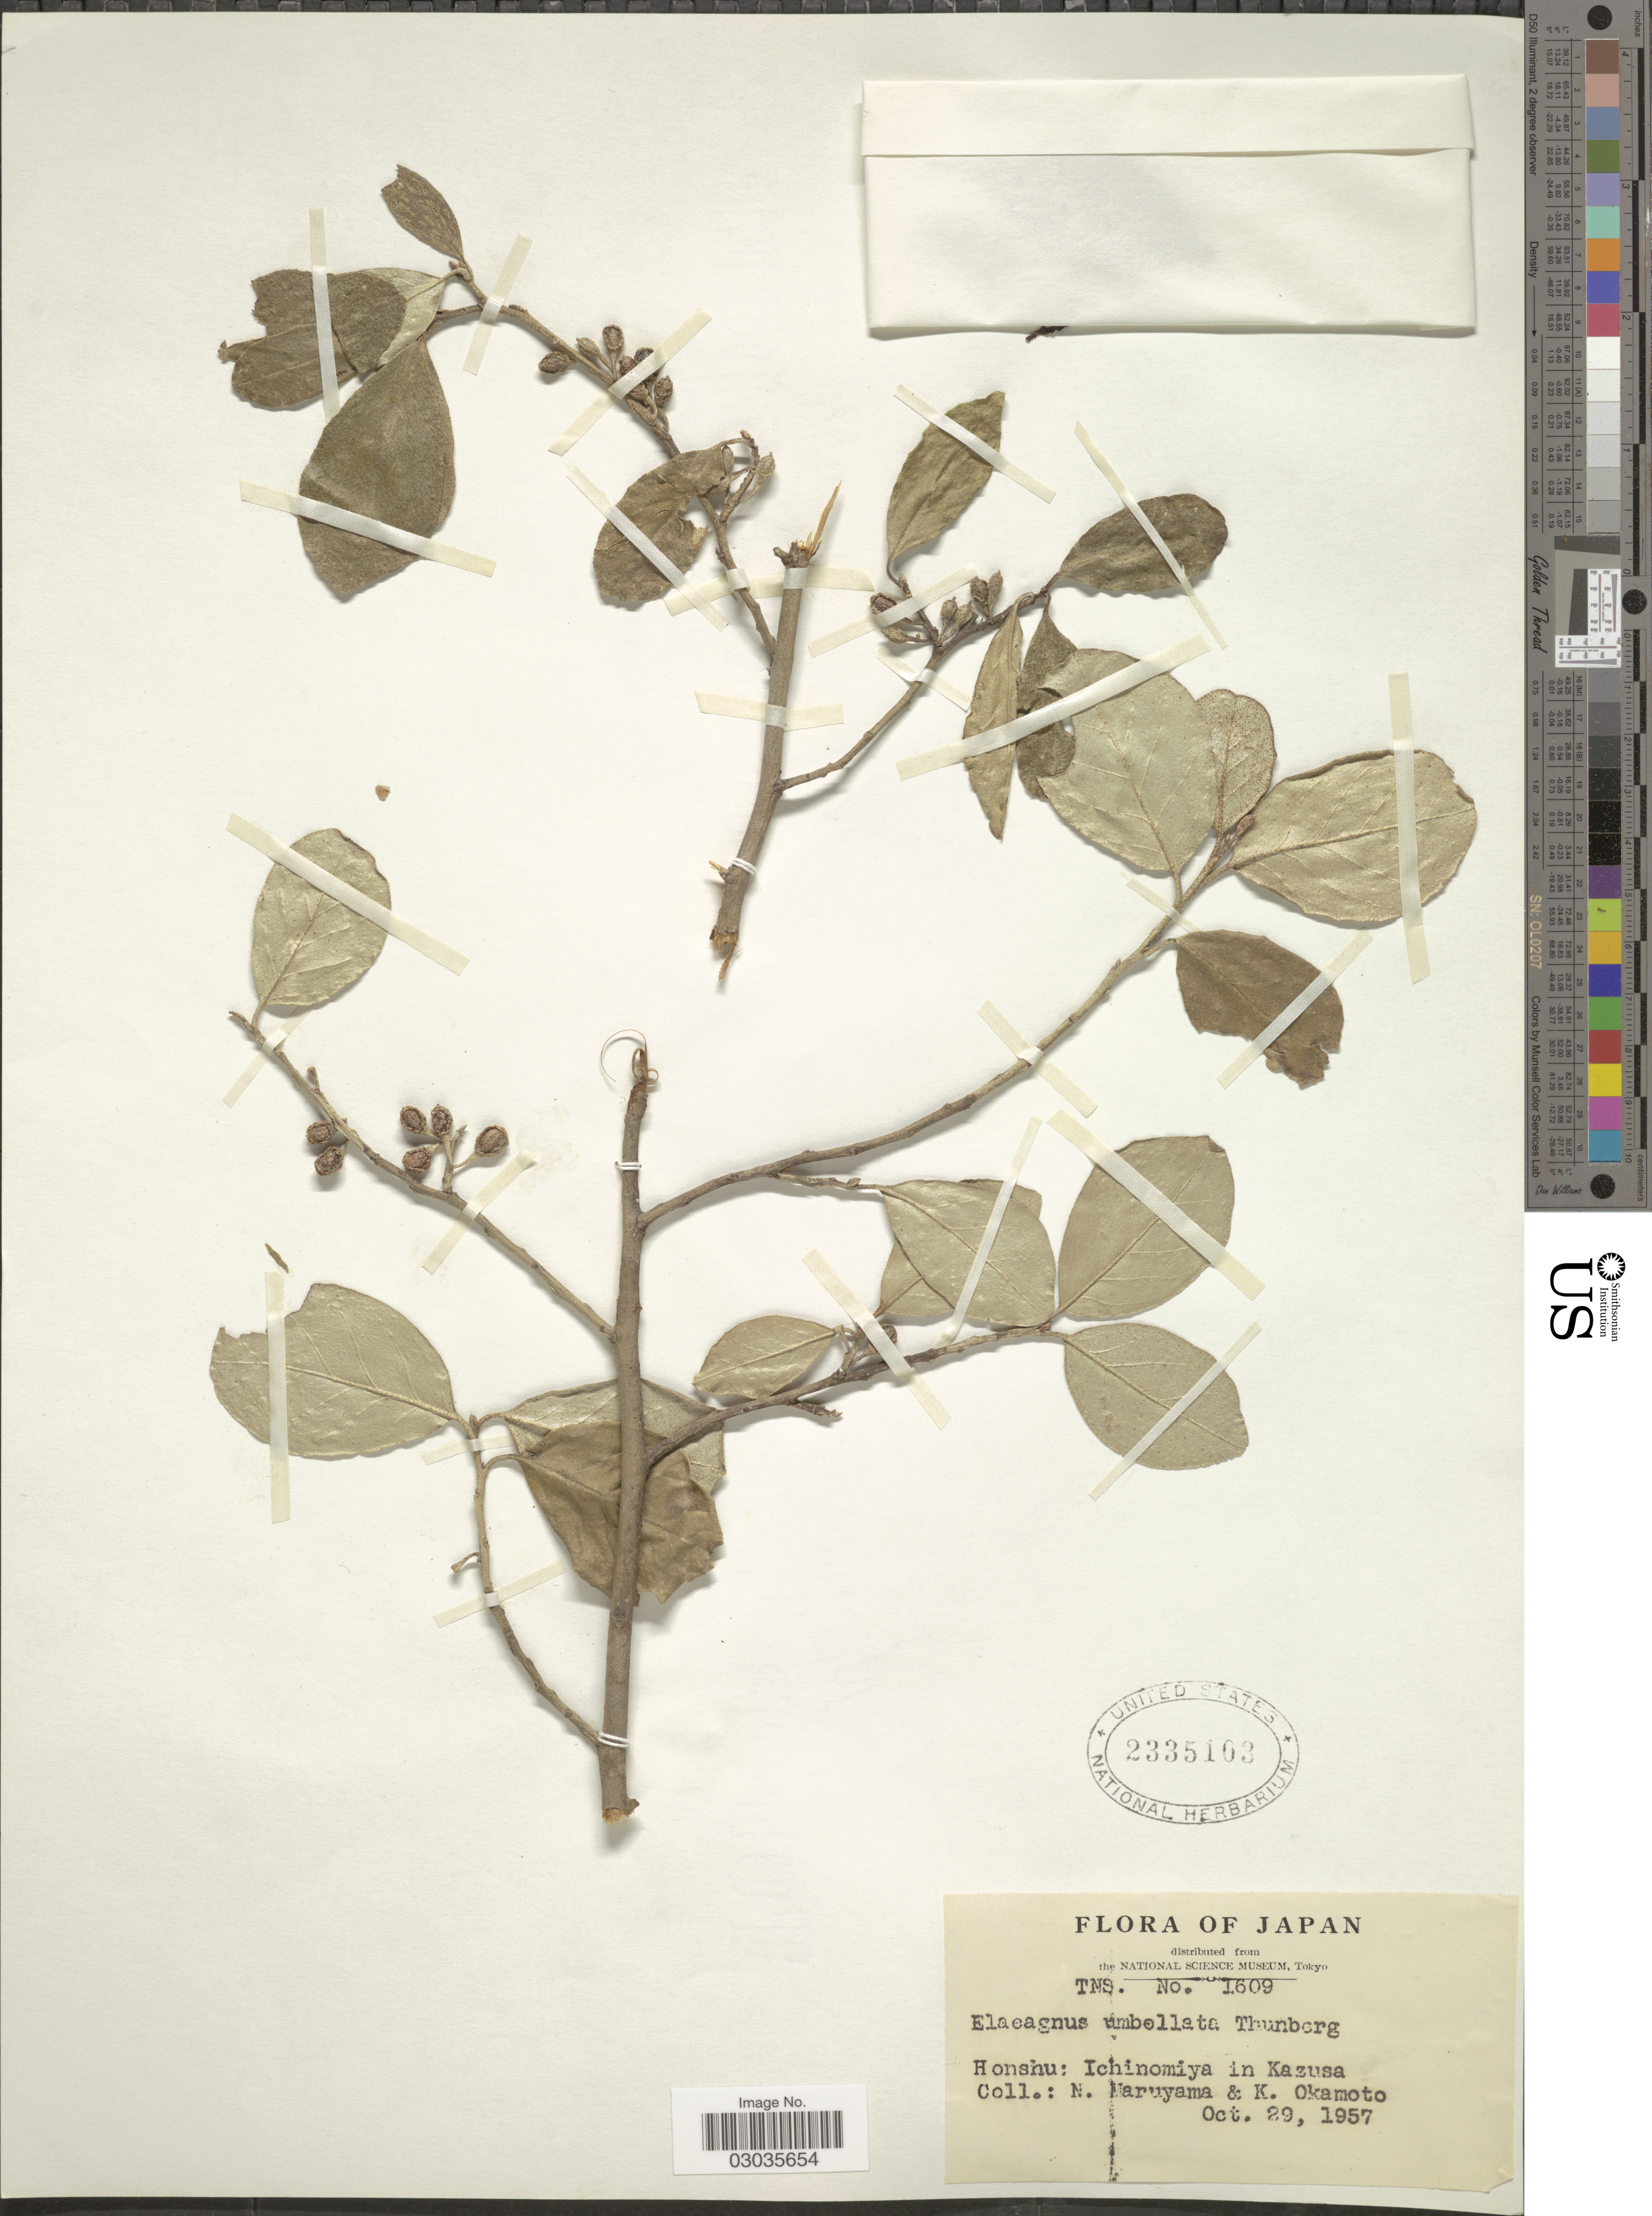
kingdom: Plantae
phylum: Tracheophyta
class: Magnoliopsida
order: Rosales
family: Elaeagnaceae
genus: Elaeagnus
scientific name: Elaeagnus umbellata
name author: Thunb.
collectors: N. Maruyama & K. Okamoto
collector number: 1609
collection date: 1957-10-29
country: Japan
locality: Honshu: Ichinomiya in Kazusa.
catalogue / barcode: US 2335103